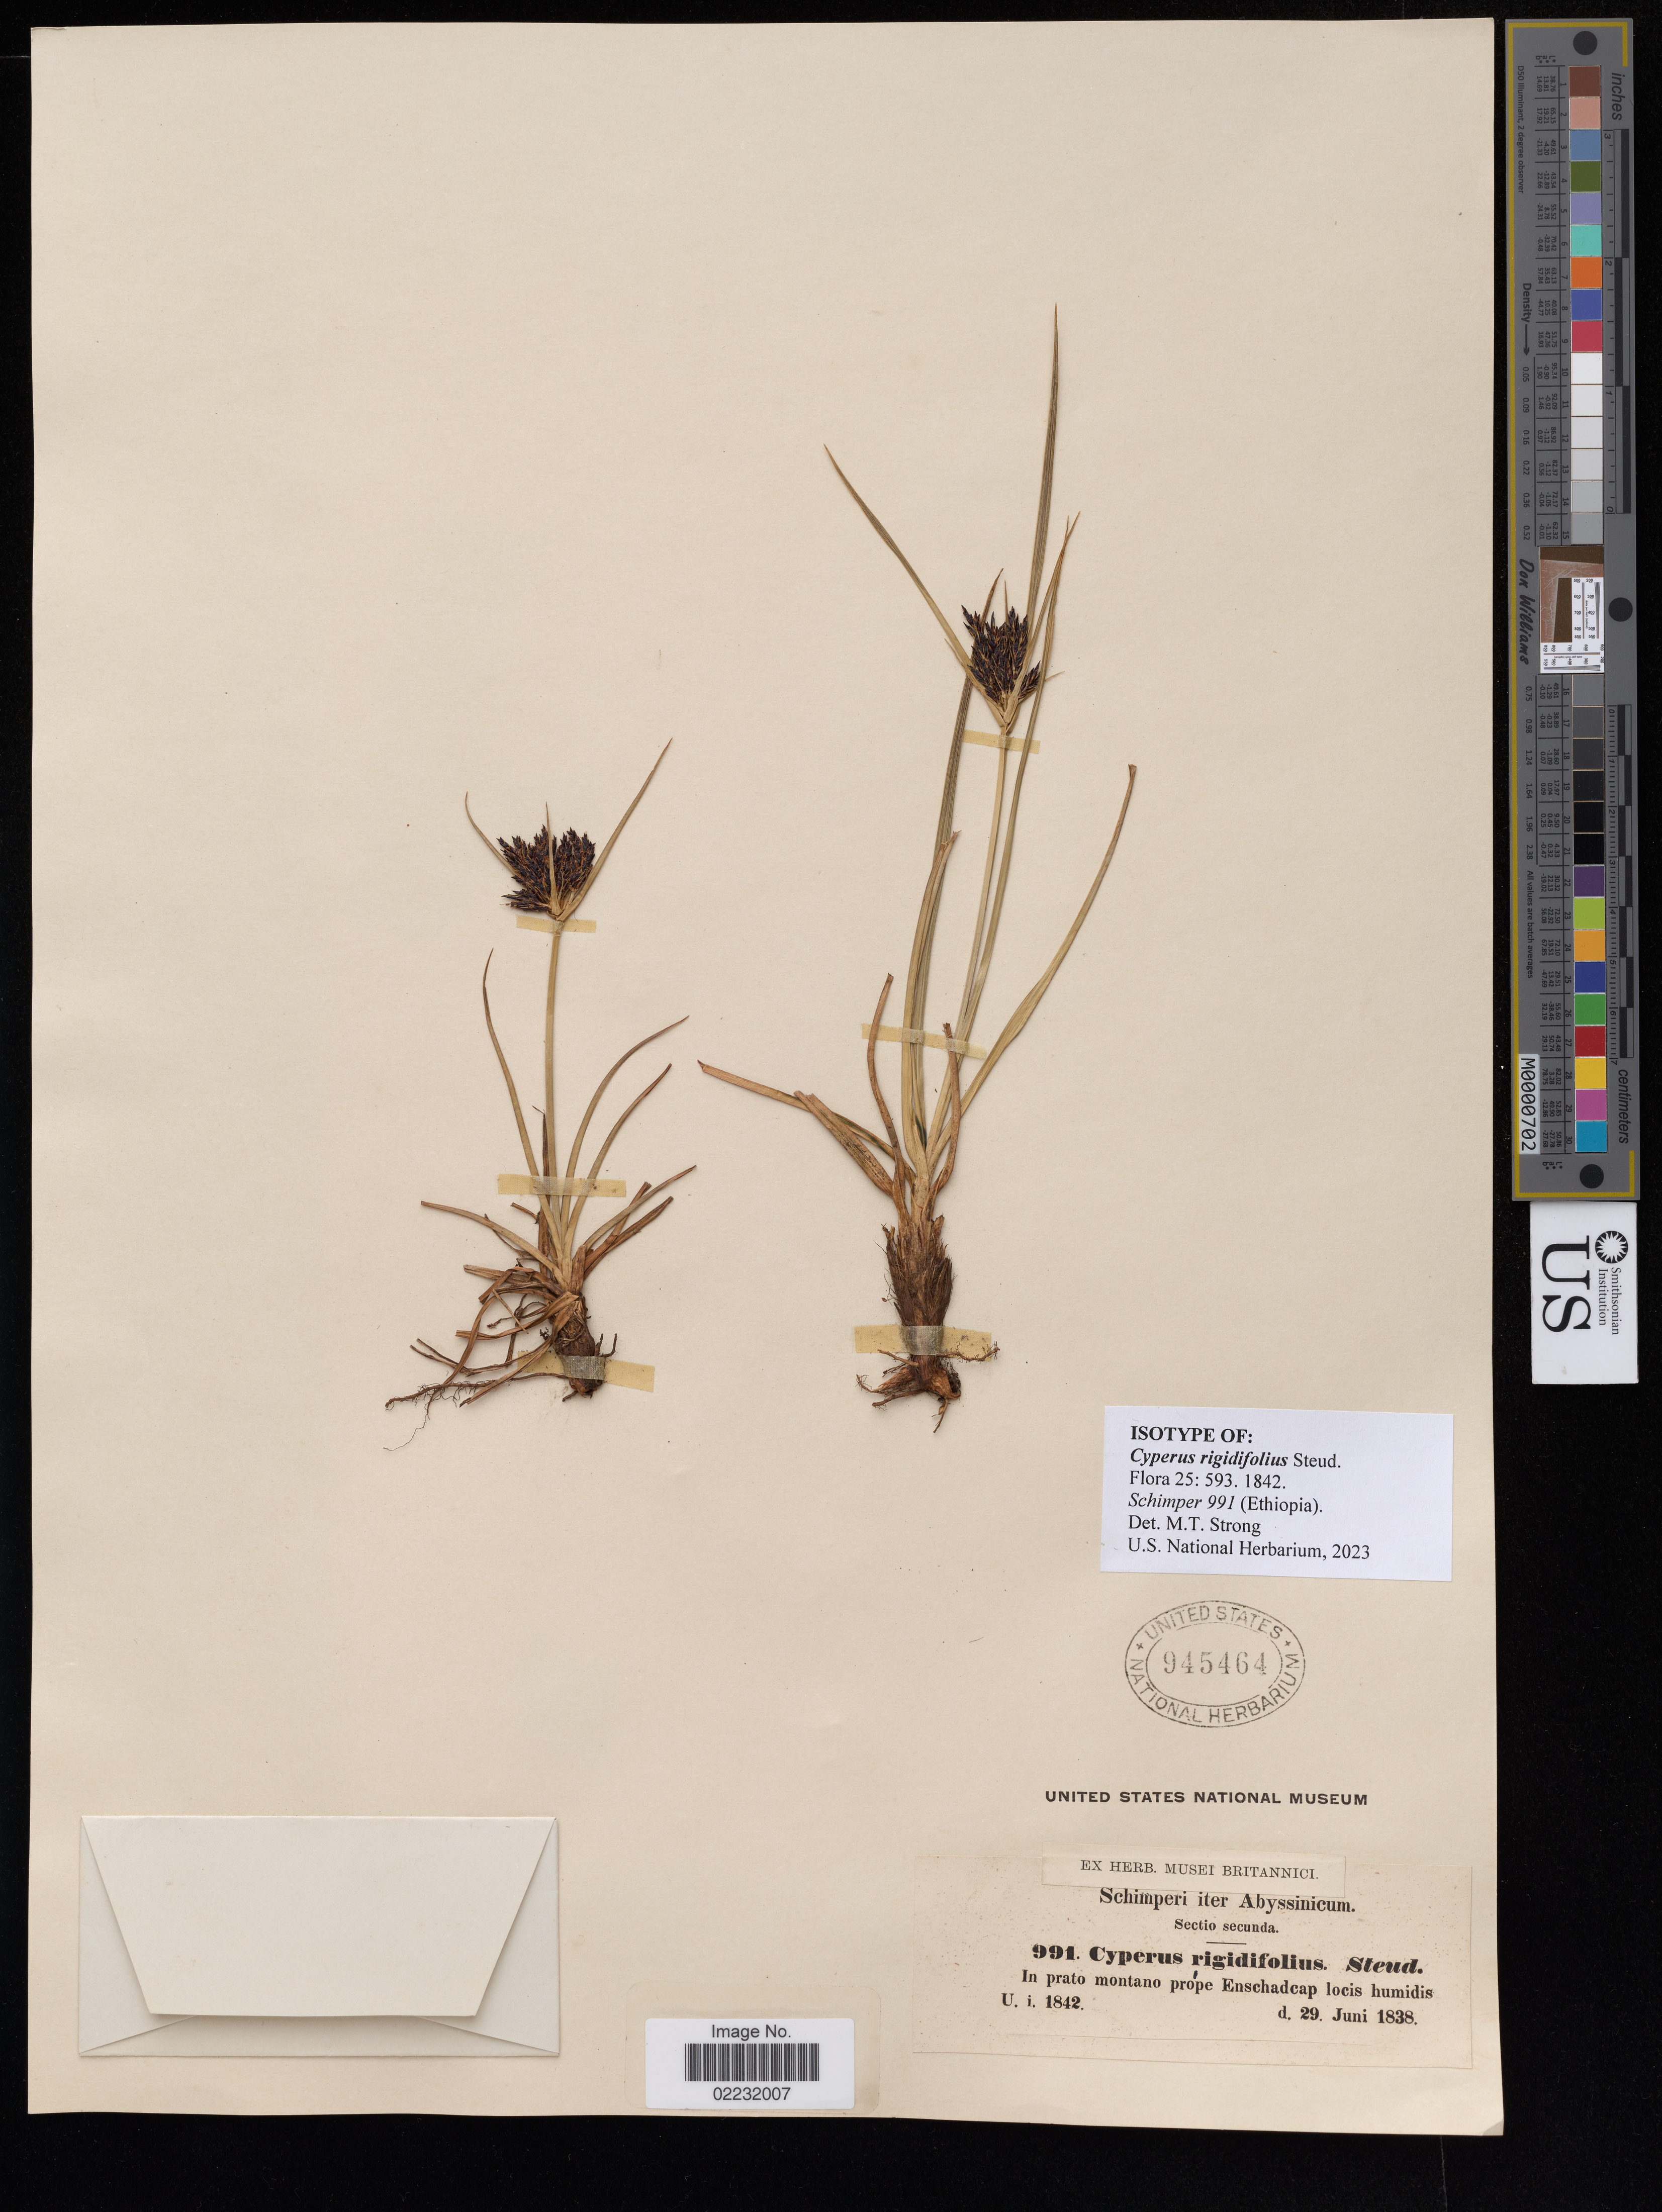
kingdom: Plantae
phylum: Tracheophyta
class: Liliopsida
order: Poales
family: Cyperaceae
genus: Cyperus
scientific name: Cyperus rigidifolius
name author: Steud.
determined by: Strong, Mark T., (BOT), Smithsonian Institution - National Museum of Natural History (UNITED STATES)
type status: Isotype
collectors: -. Schimper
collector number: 991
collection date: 1838-06-29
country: Eritrea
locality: Abyssinicum, Sectio secunda, in prato montano prope Enschadcap locis humidis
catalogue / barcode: US 945464